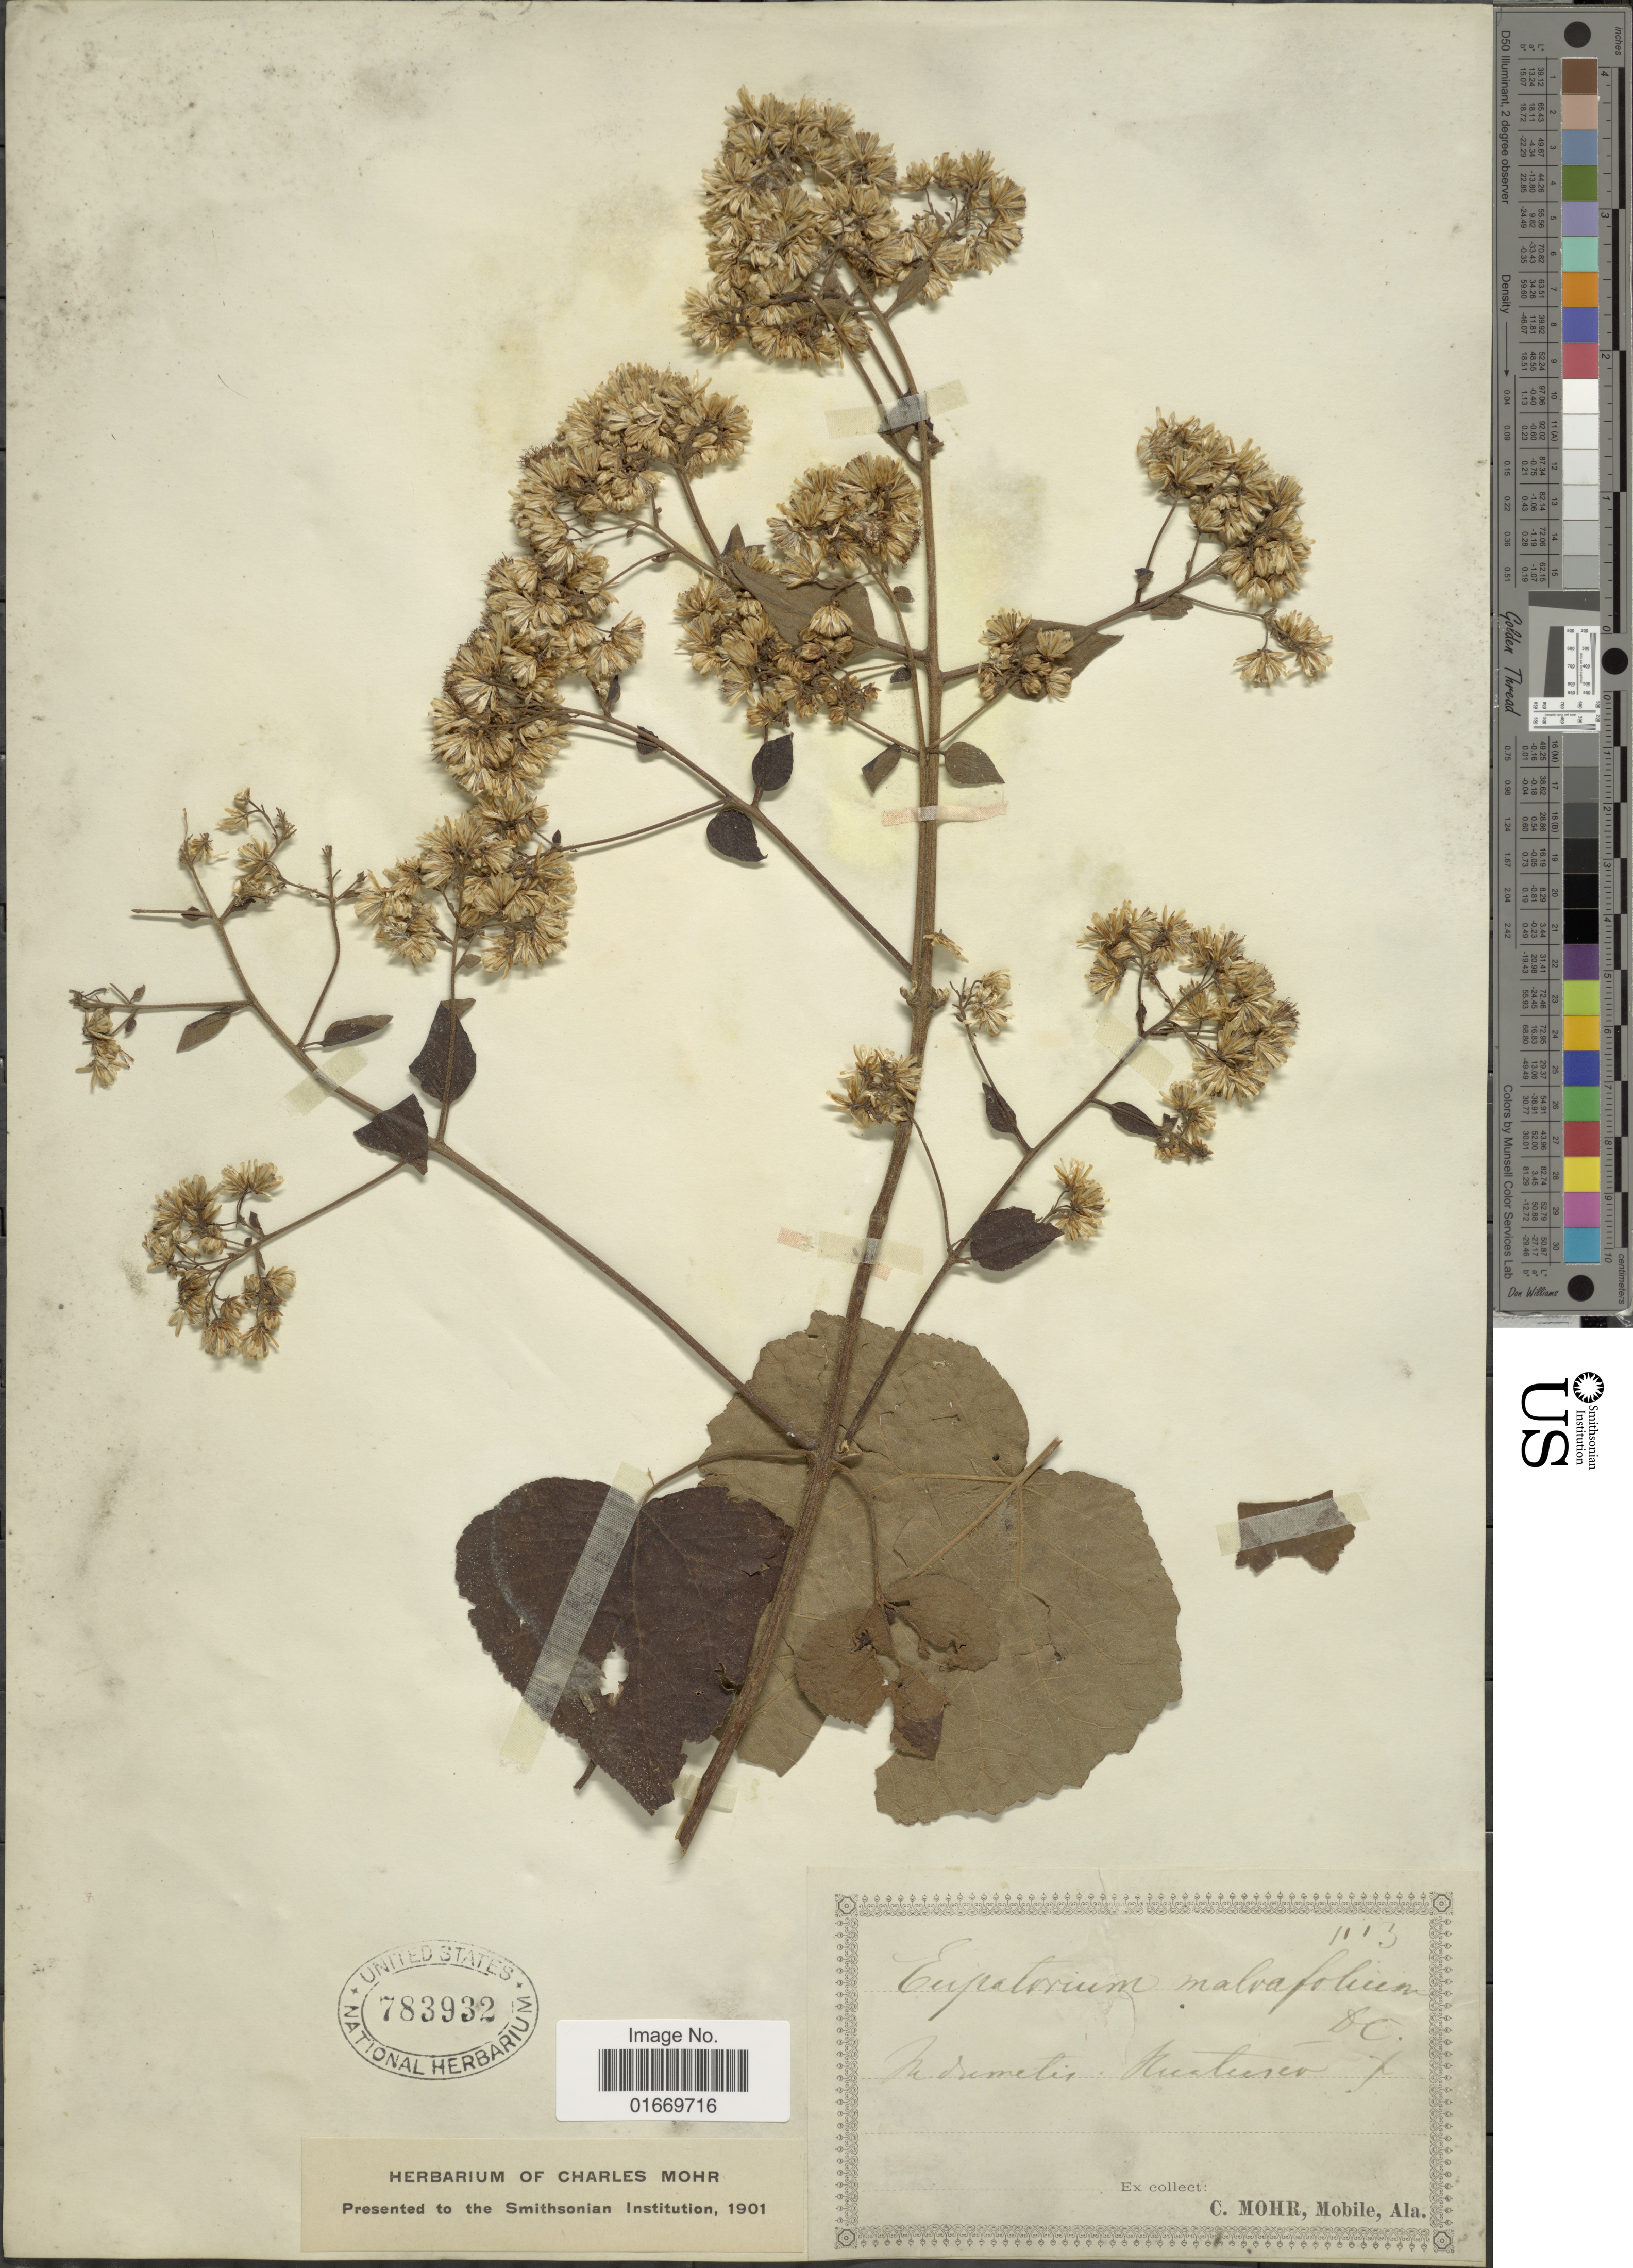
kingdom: Plantae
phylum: Tracheophyta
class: Magnoliopsida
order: Asterales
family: Asteraceae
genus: Peteravenia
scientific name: Peteravenia schultzii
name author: (Schnittsp.) R.M. King & H. Rob.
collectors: C. T. Mohr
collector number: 1113*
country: Mexico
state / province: Veracruz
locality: Huatusco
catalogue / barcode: US 783932